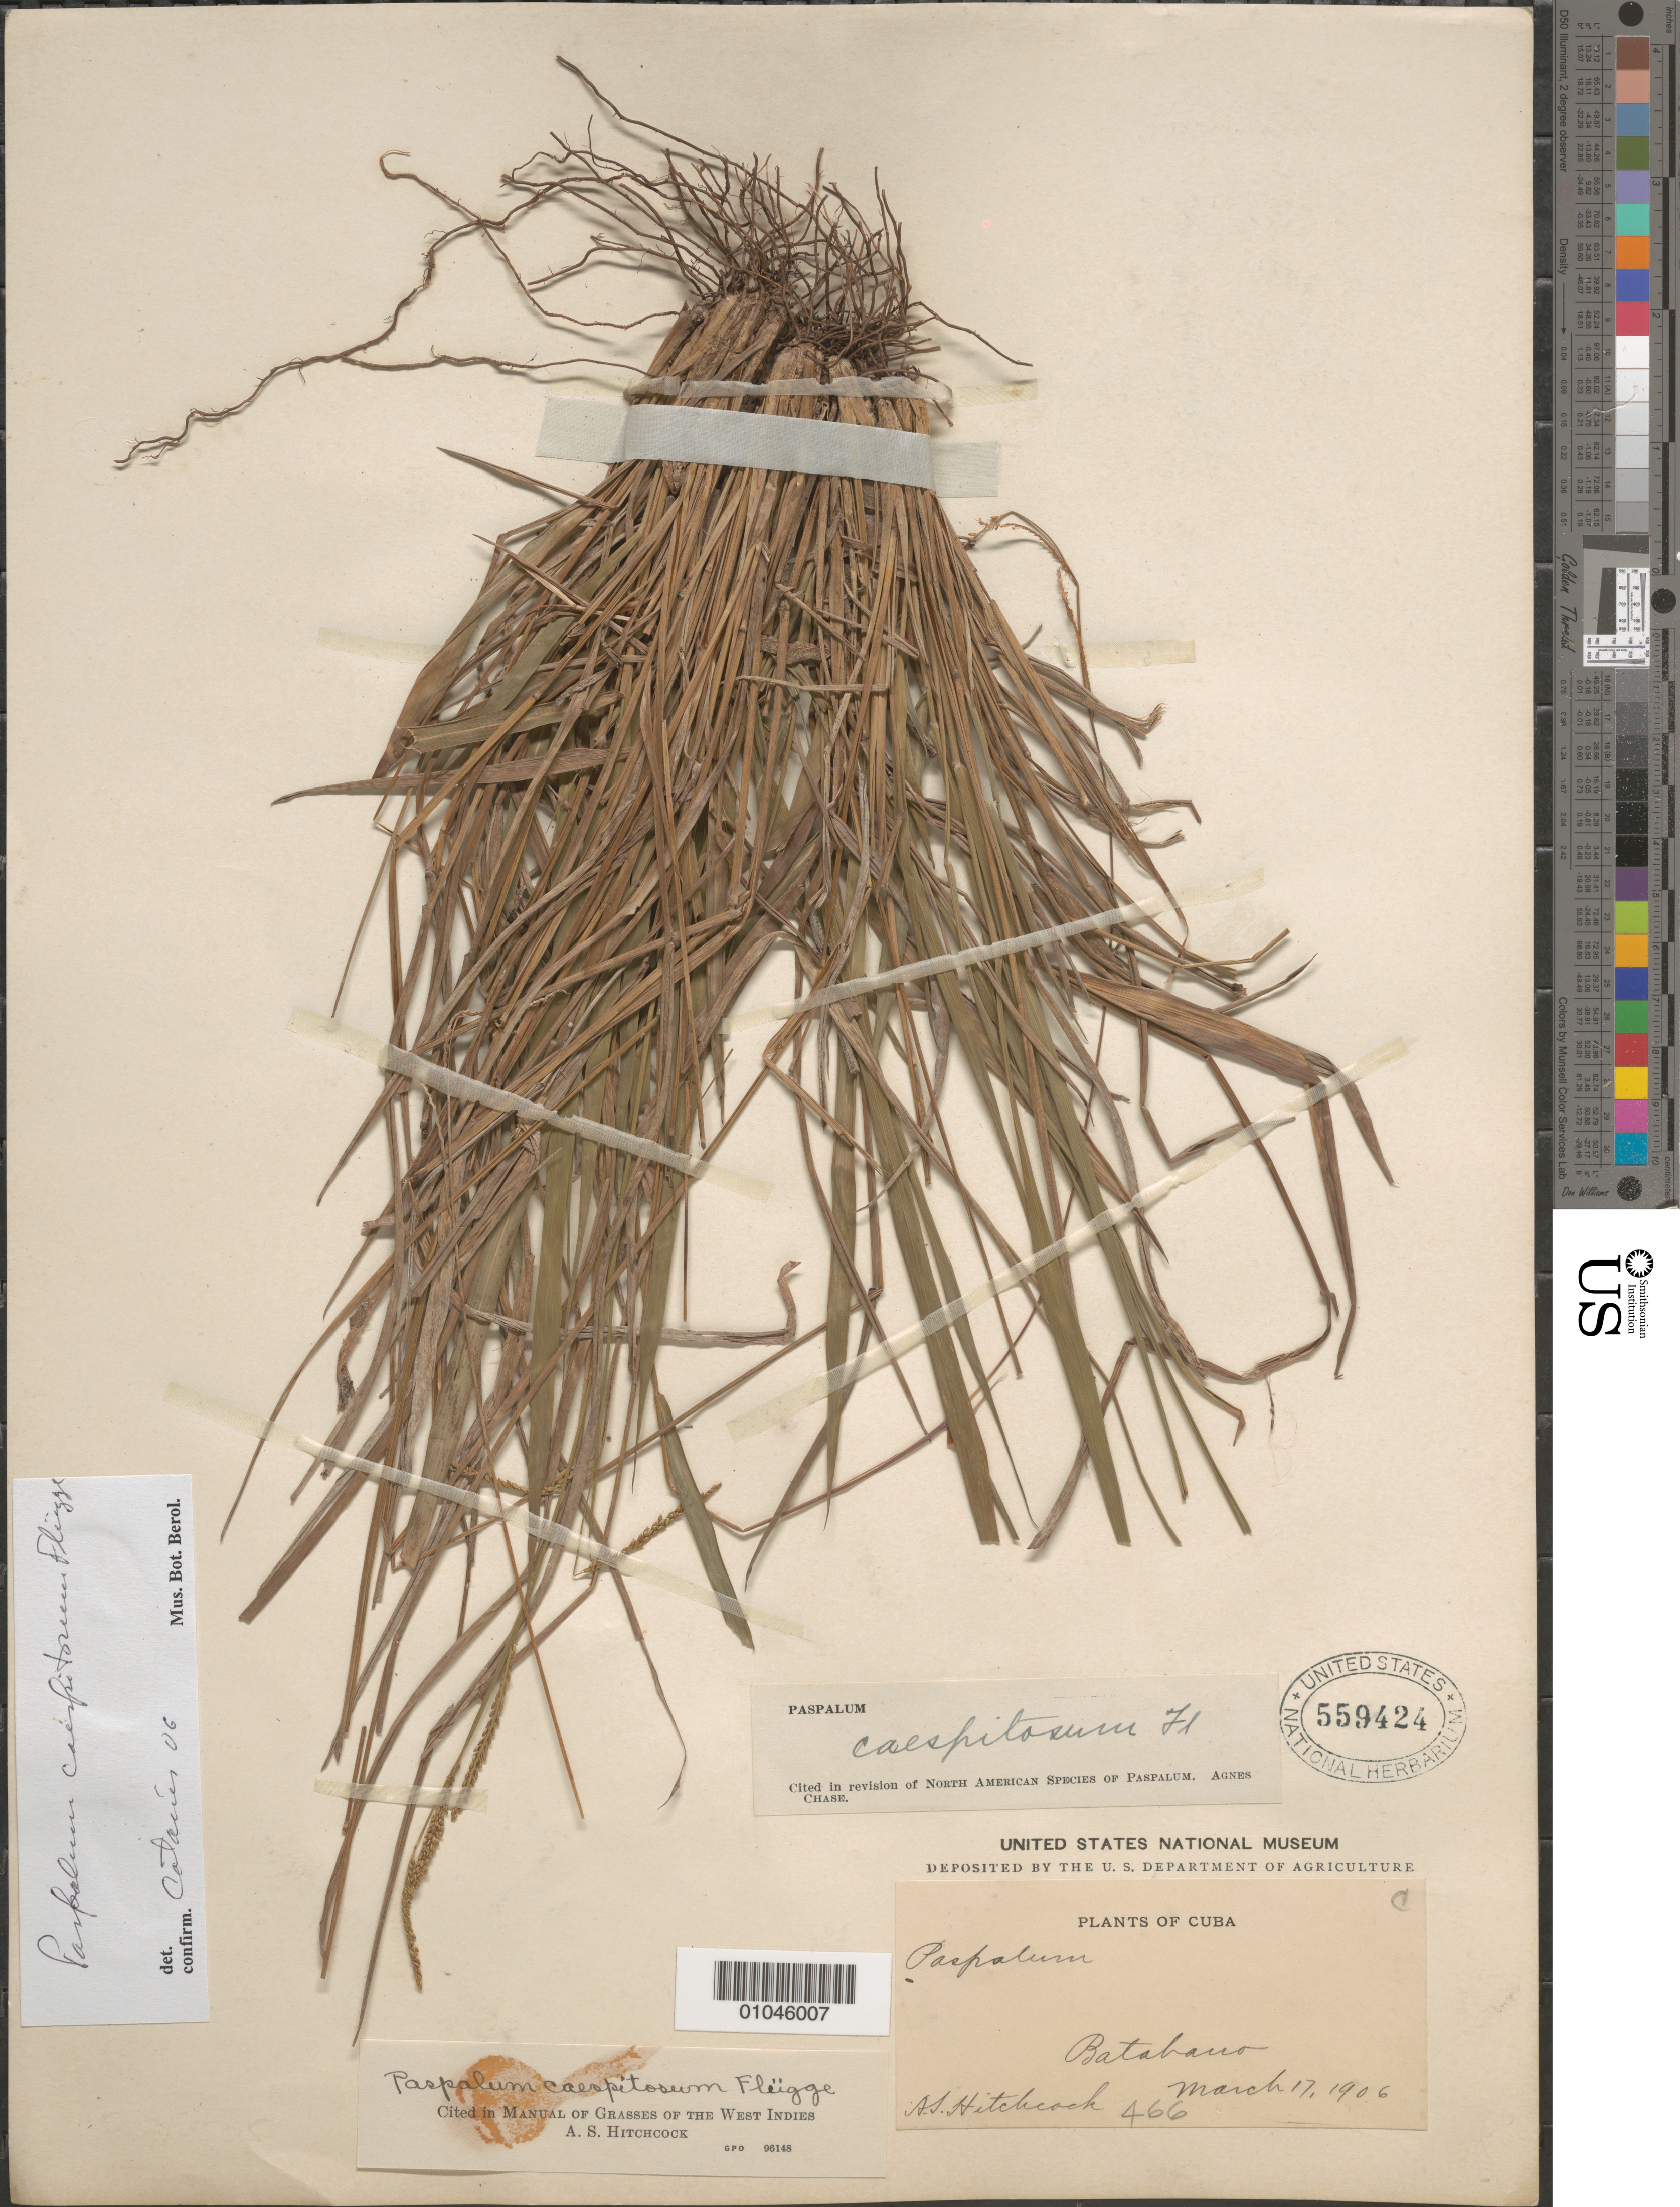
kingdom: Plantae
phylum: Tracheophyta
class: Liliopsida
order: Poales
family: Poaceae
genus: Paspalum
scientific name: Paspalum caespitosum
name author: Flüggé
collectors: A. S. Hitchcock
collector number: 466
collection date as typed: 17 Mar 1906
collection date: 1906-03-17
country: Cuba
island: Cuba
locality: Batabano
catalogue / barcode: US 559424